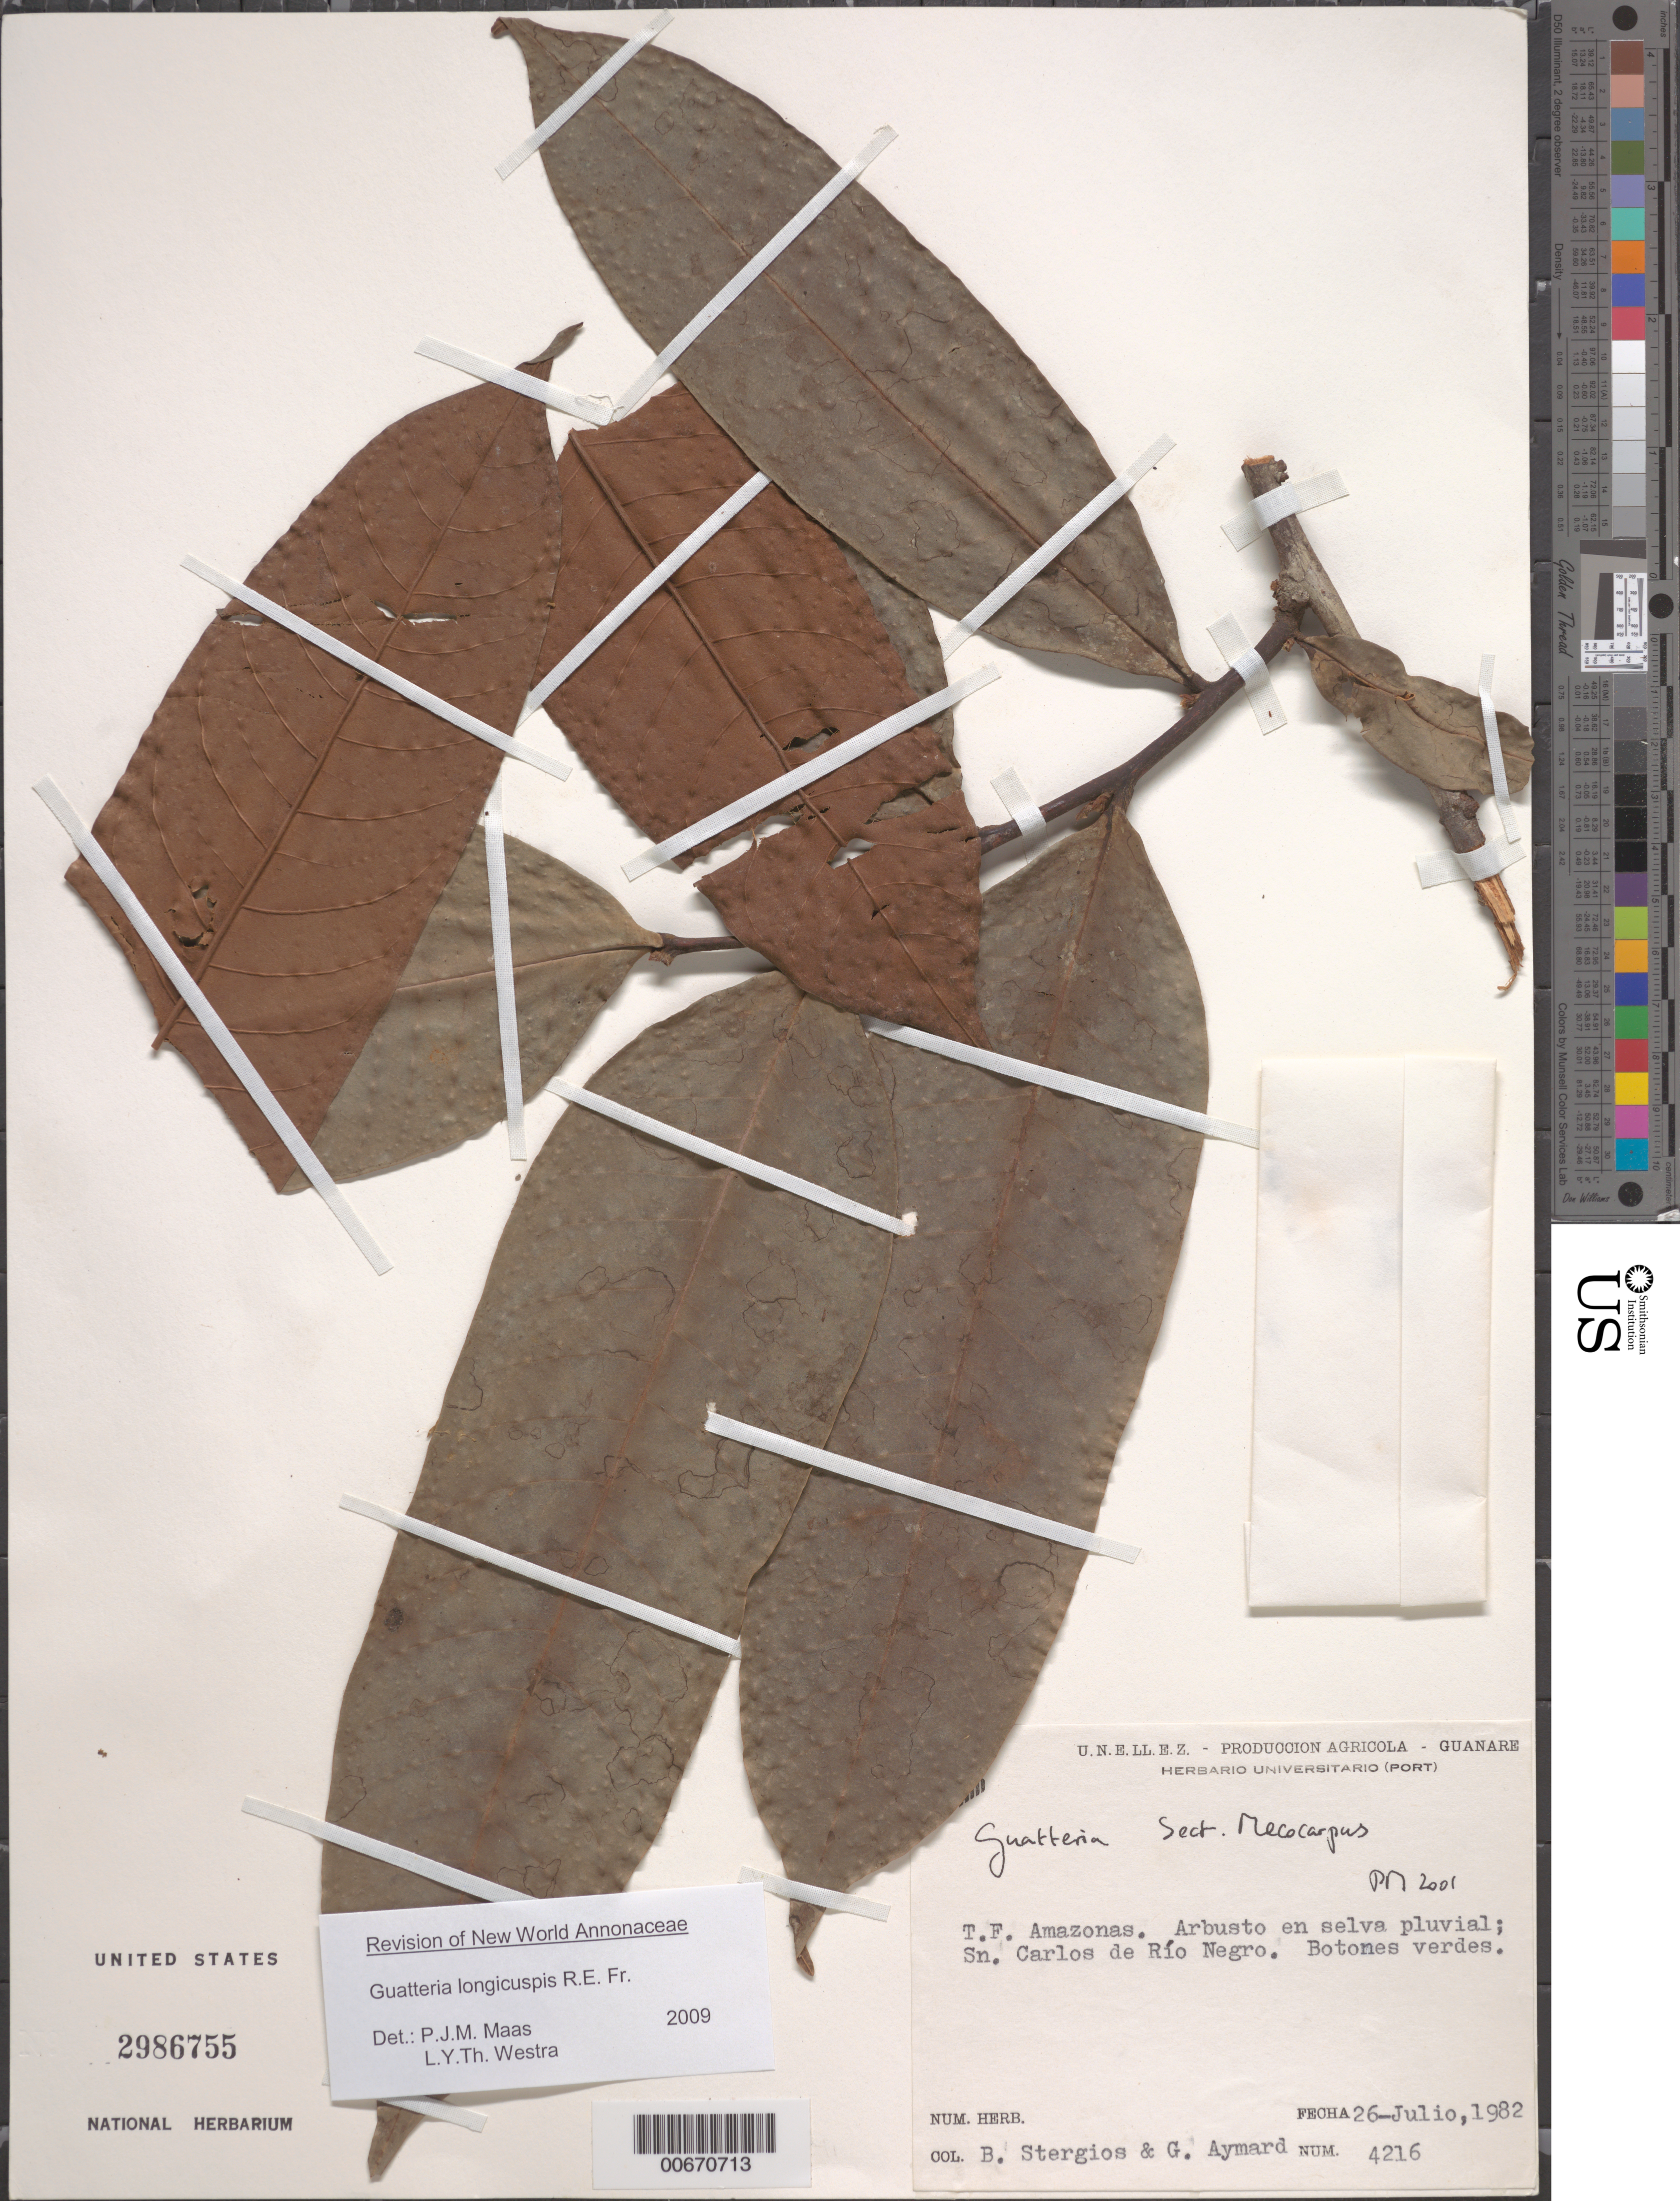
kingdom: Plantae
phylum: Tracheophyta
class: Magnoliopsida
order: Magnoliales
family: Annonaceae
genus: Guatteria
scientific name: Guatteria longicuspis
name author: R.E. Fr.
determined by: Maas, P. J.; Westra, L. Y.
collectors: B. G. Stergios & G. A. Aymard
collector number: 4216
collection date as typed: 26-Jul-82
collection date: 1982-07-26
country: Venezuela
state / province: Amazonas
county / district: Río Negro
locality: San Carlos de Río Negro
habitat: Selva pluvial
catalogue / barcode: US 2986755